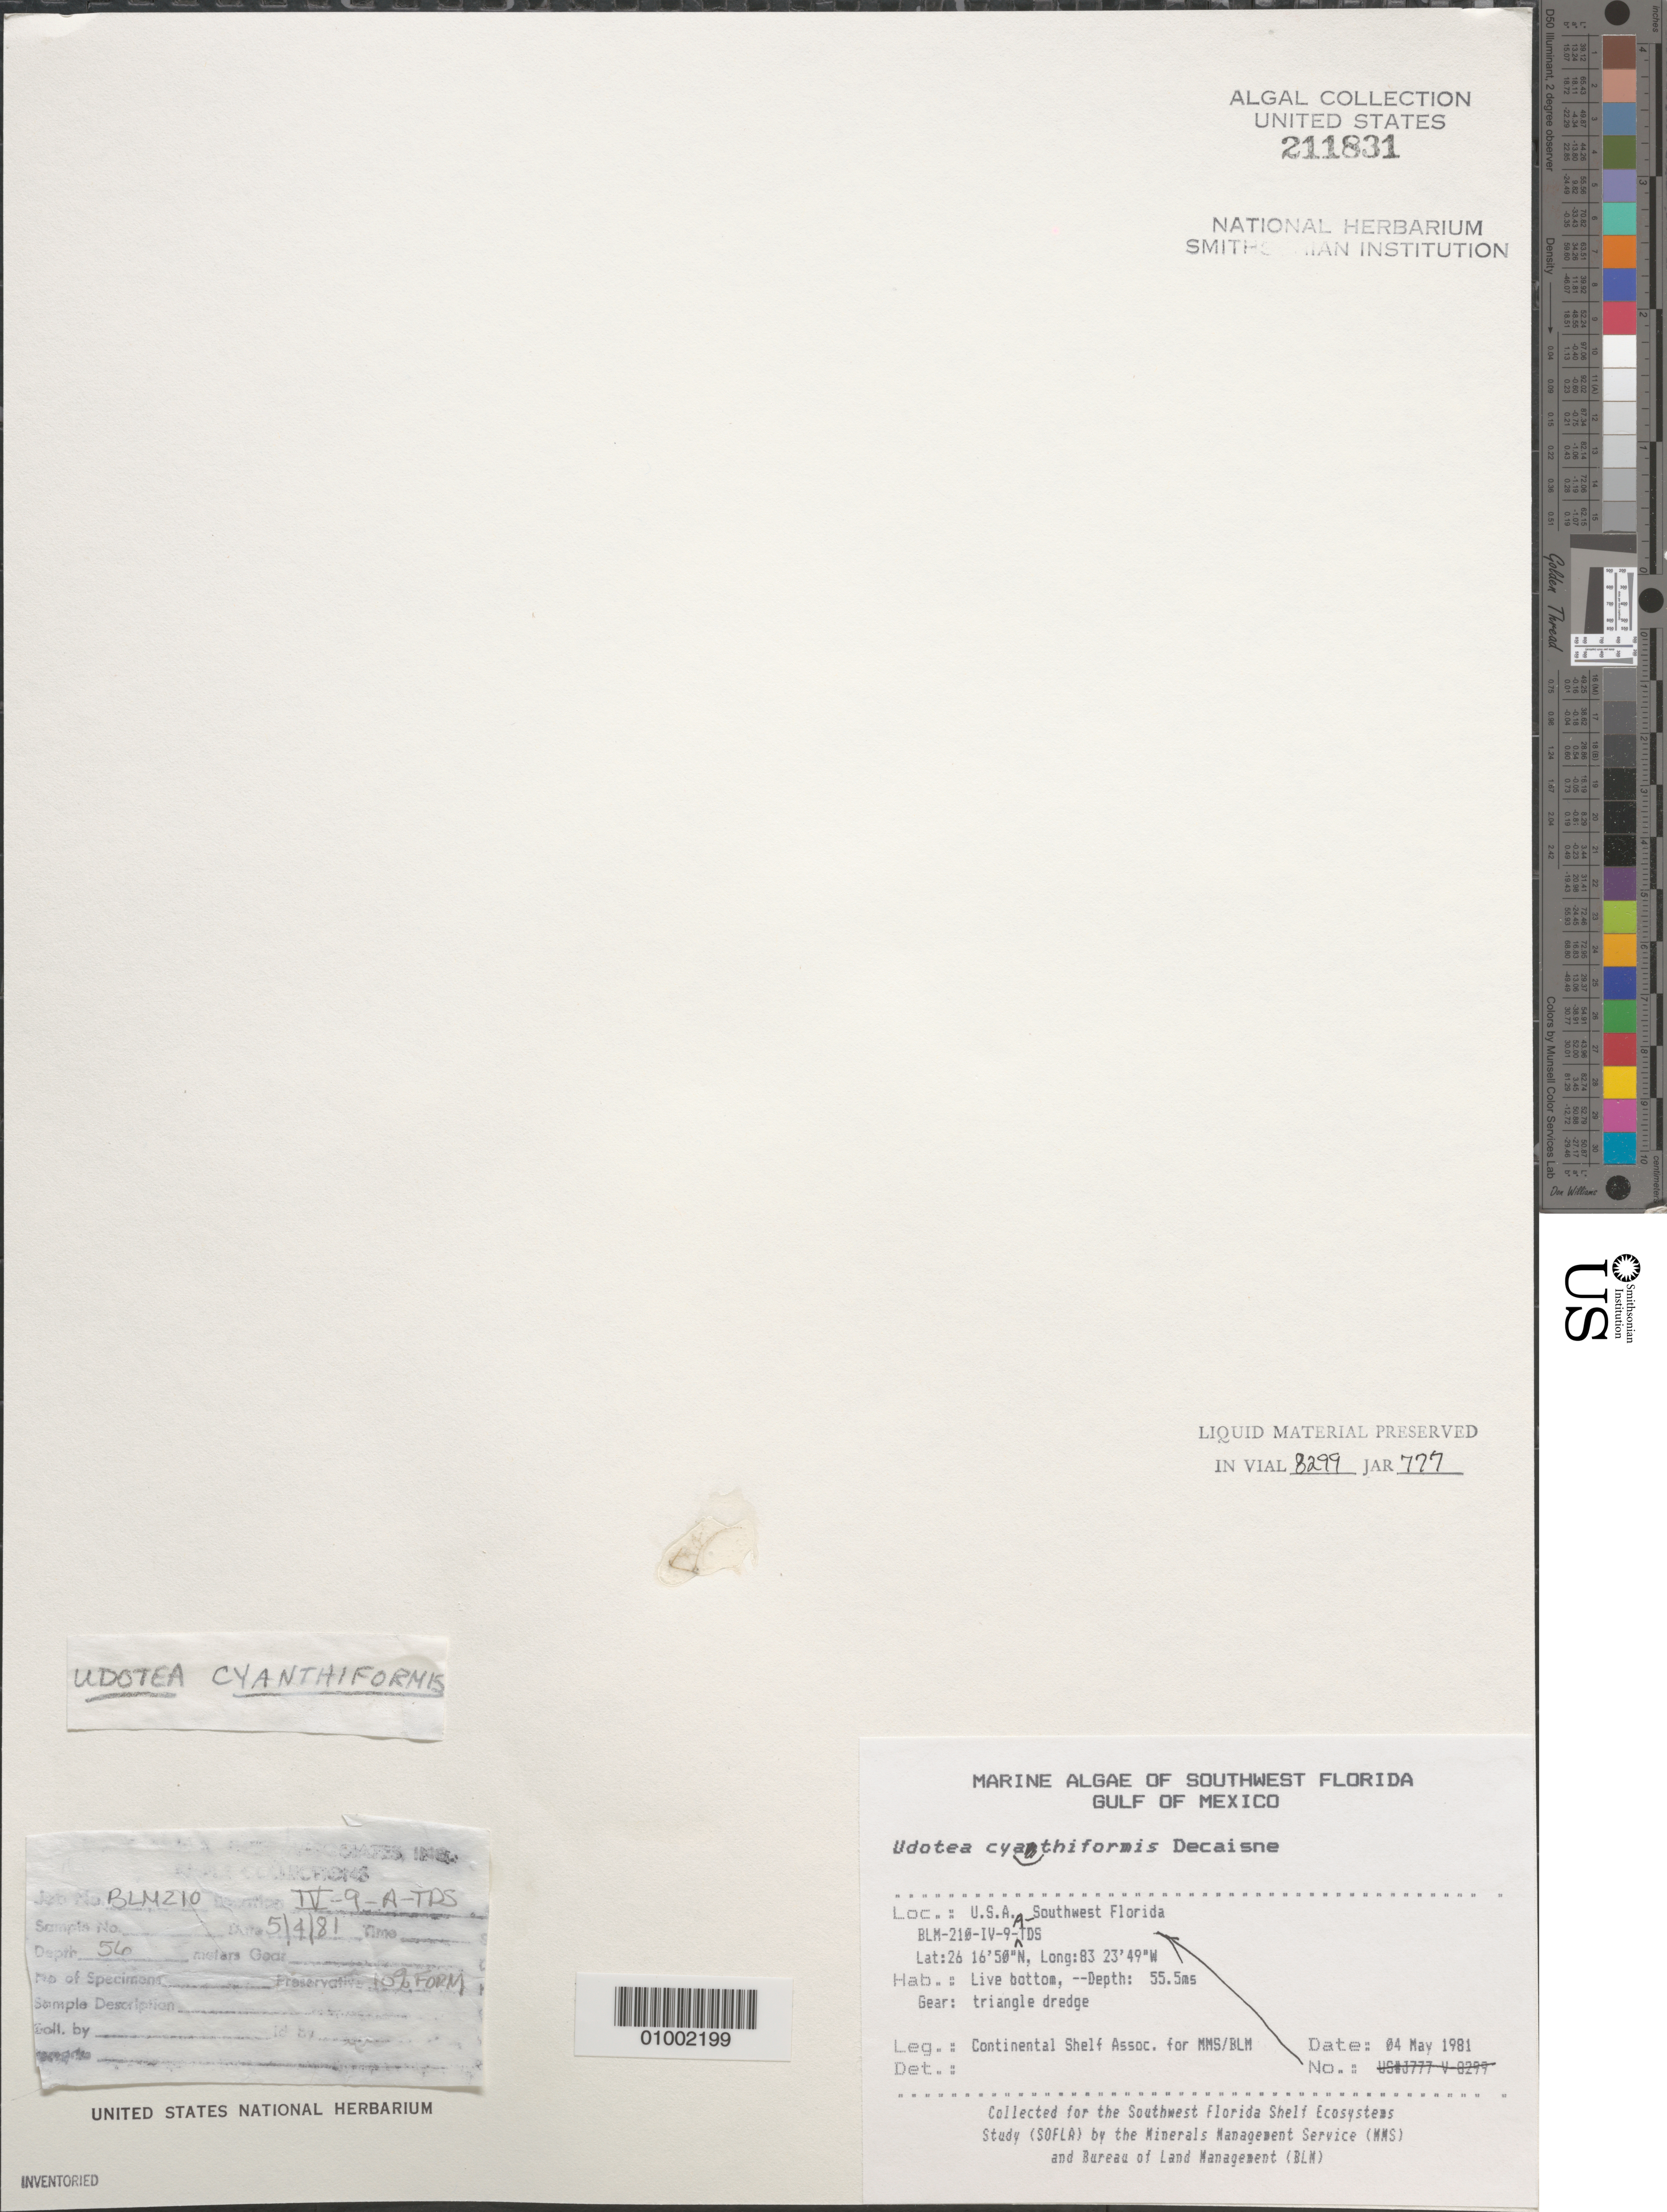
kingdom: Plantae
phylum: Chlorophyta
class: Ulvophyceae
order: Bryopsidales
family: Udoteaceae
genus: Udotea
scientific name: Udotea cyathiformis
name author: Decne.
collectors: Continental Shelf Associates for the MMS/BLM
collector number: BLM-210-IV-9-A-TDS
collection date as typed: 04 May 1981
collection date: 1981-05-04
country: United States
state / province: Florida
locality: Gulf of Mexico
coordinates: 26 16'50"N, 83 23'49"W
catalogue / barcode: US 211831